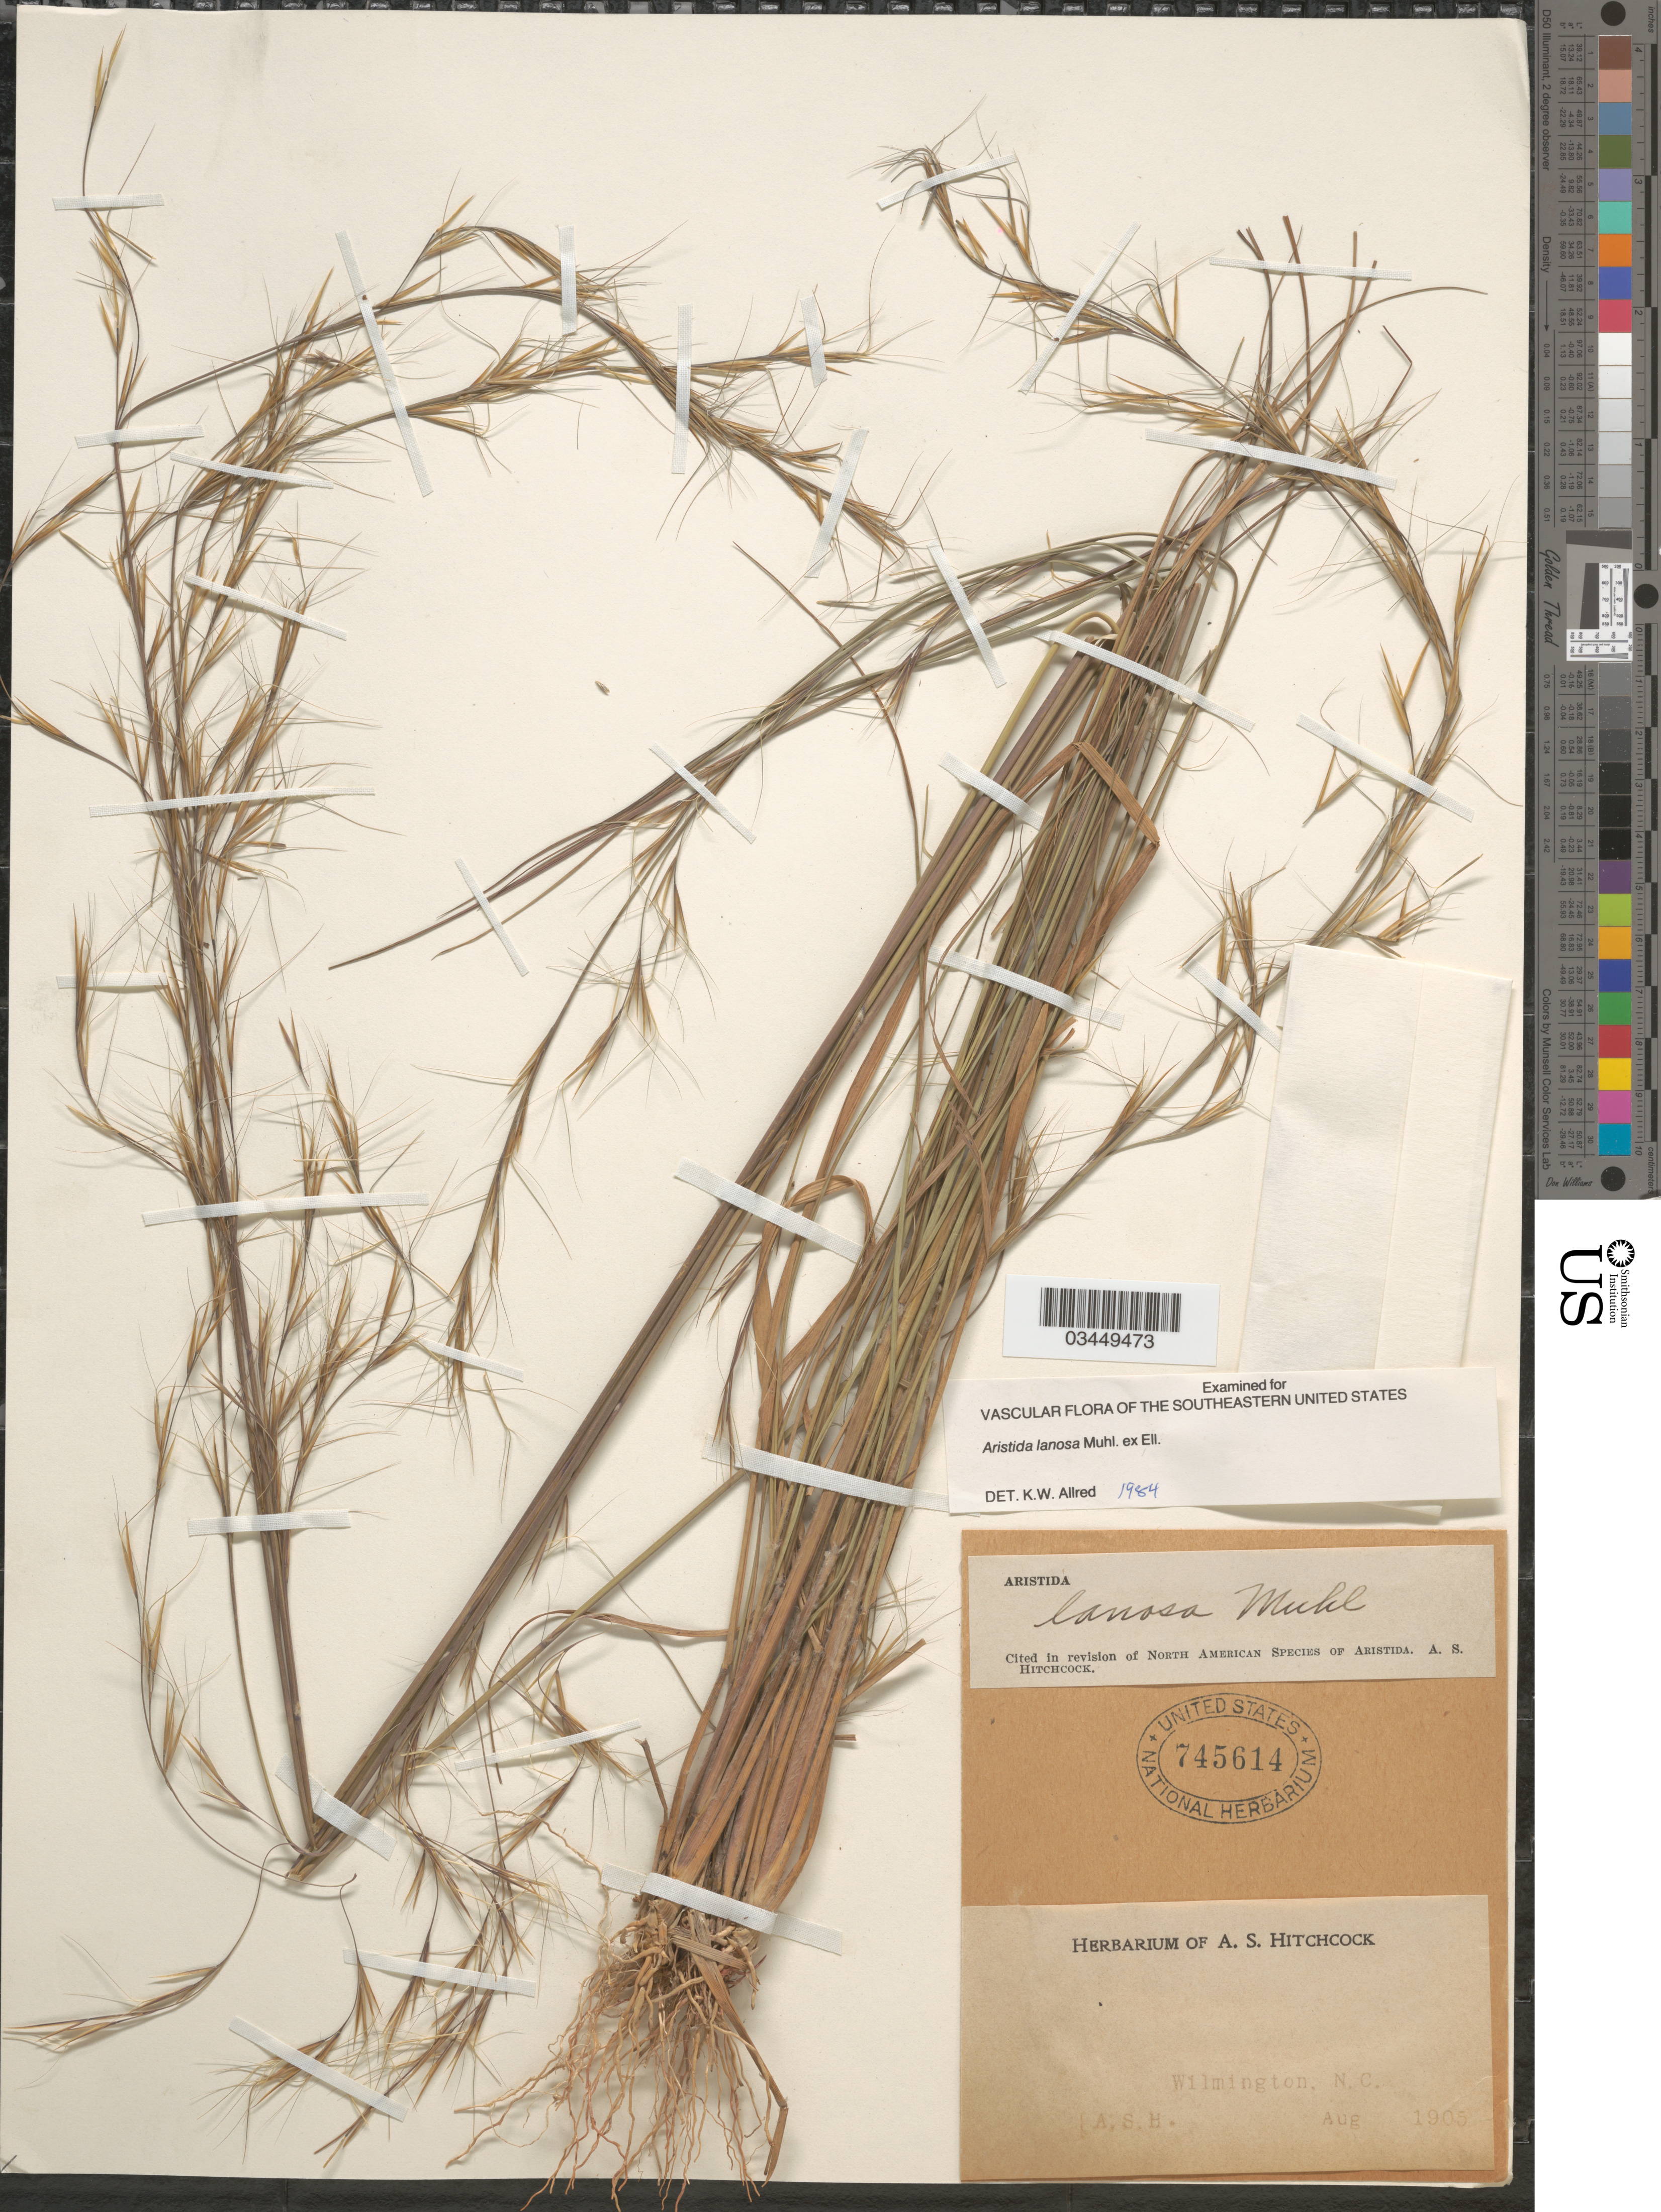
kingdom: Plantae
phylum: Tracheophyta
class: Liliopsida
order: Poales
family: Poaceae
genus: Aristida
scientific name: Aristida lanosa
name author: Muhl.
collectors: A. S. Hitchcock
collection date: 1905-08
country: United States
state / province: North Carolina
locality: Wilmington.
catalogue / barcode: US 745614